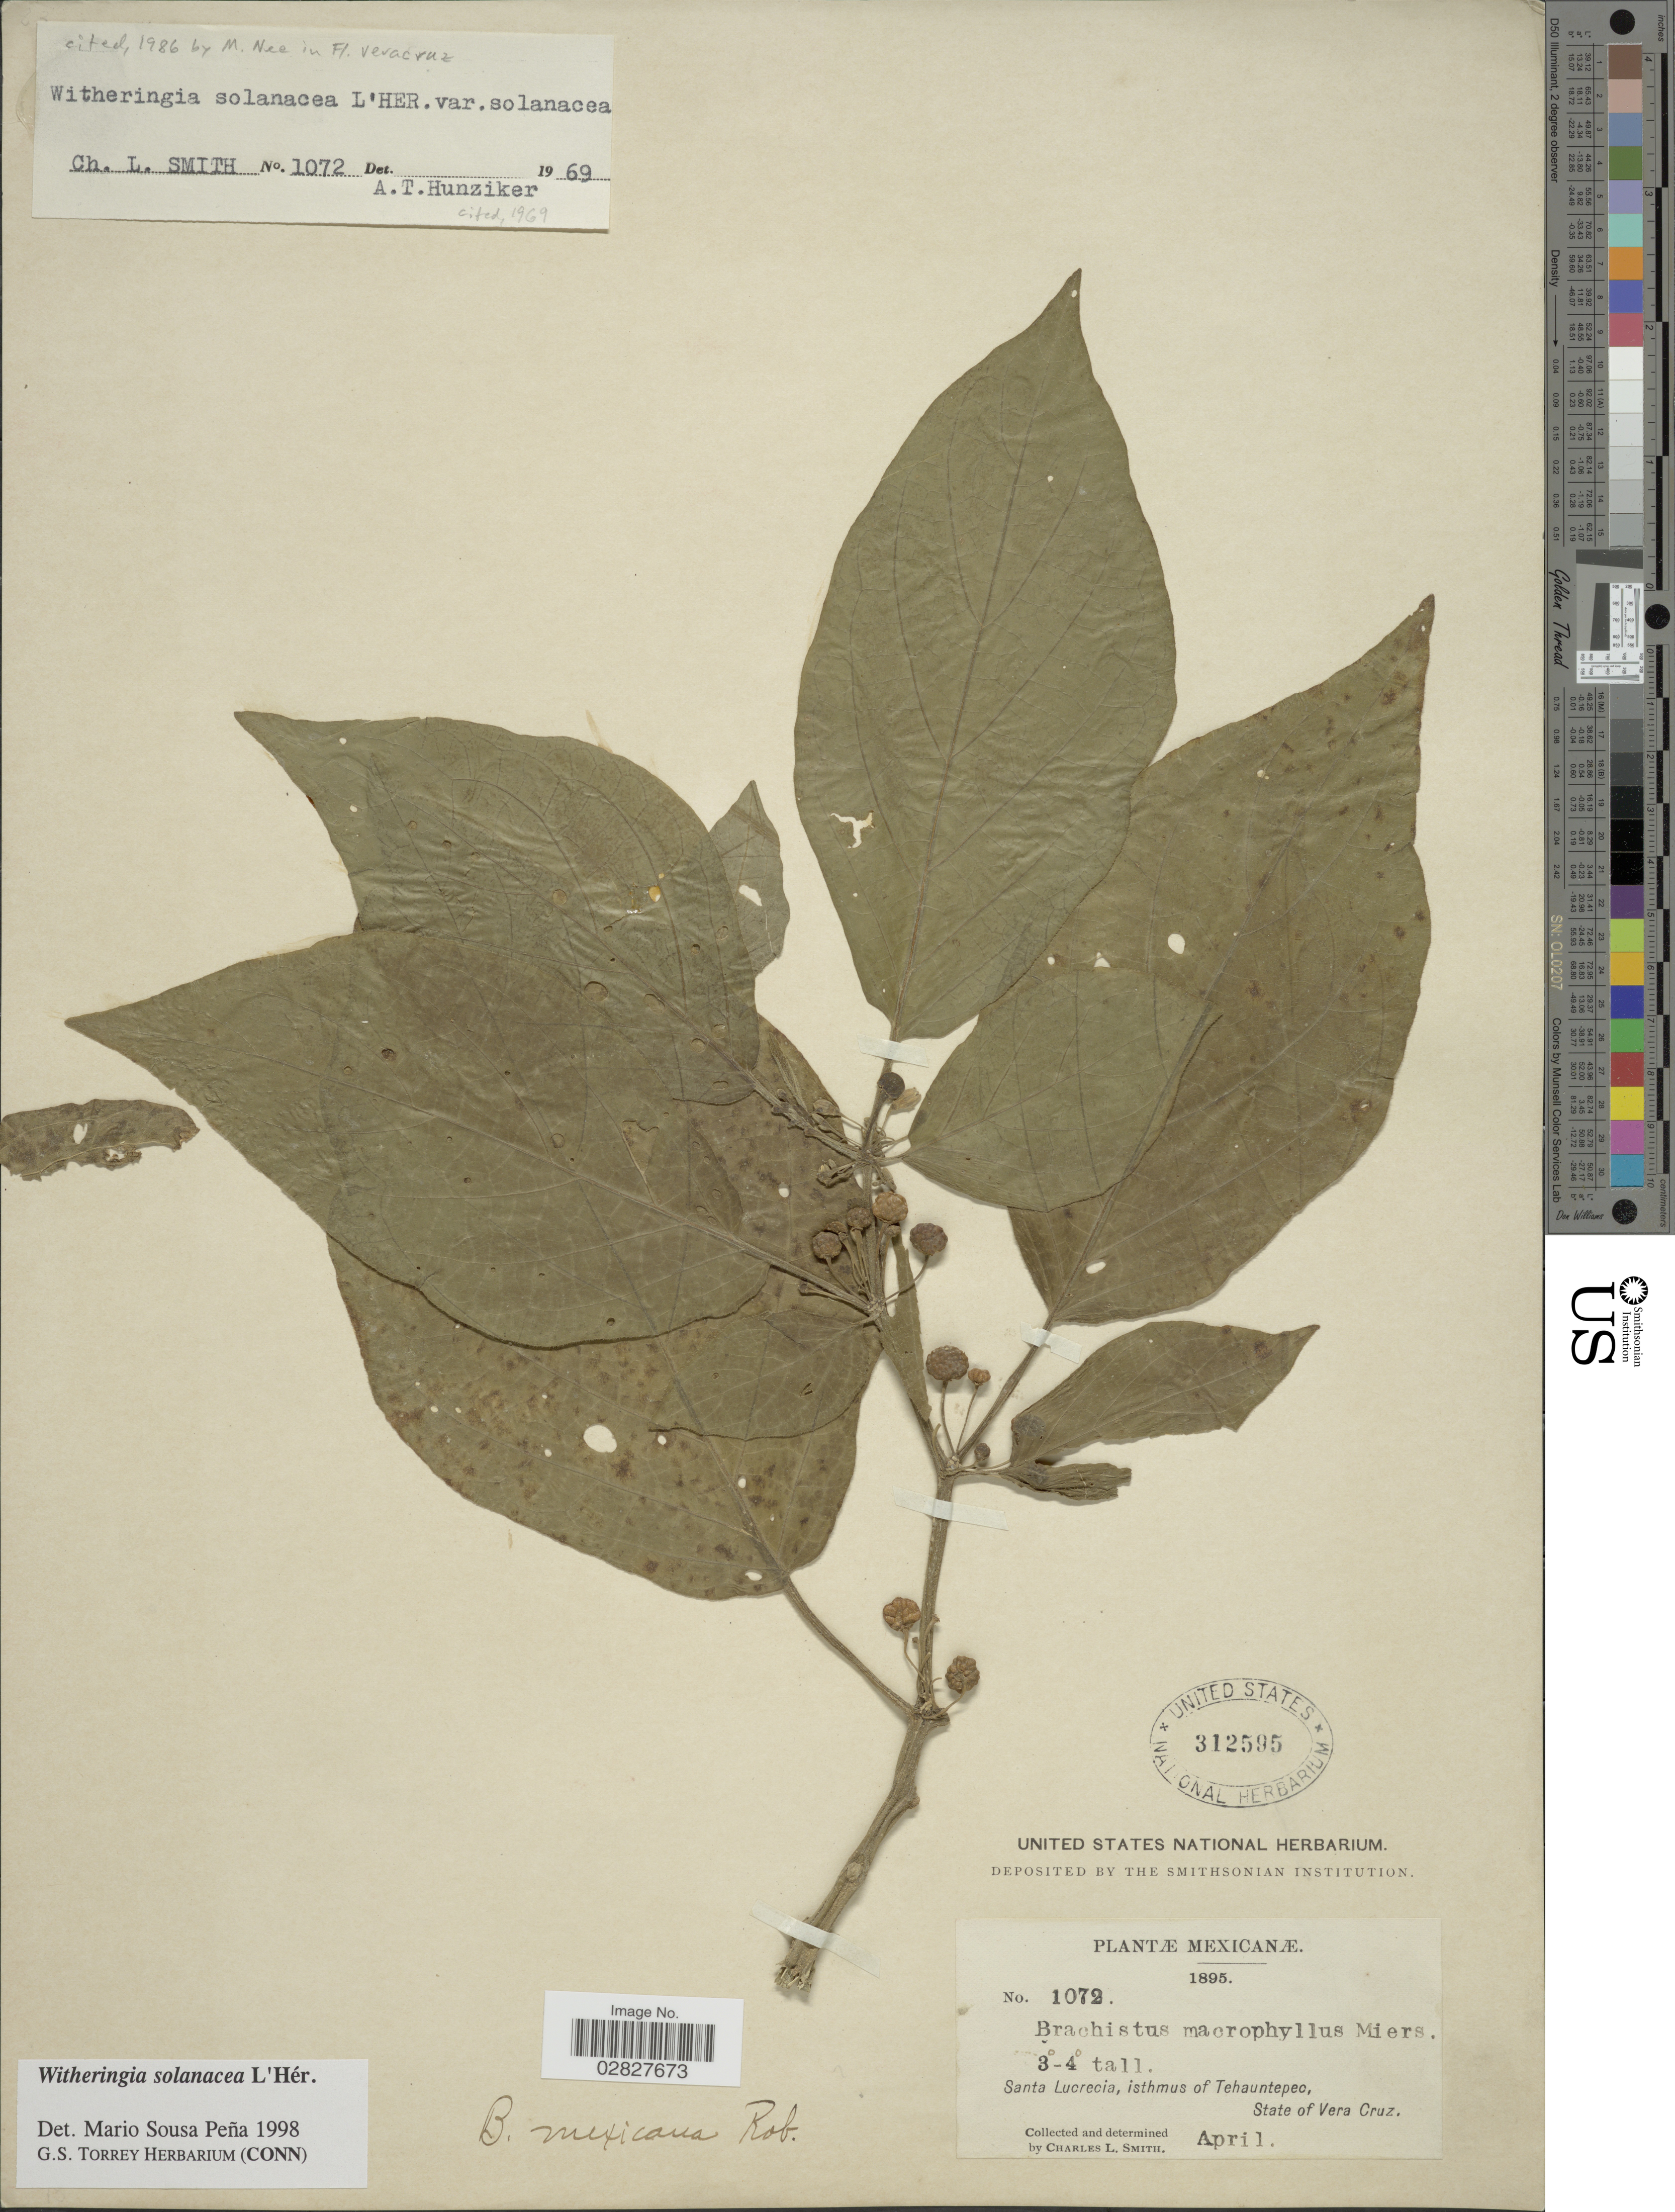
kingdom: Plantae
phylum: Tracheophyta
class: Magnoliopsida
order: Solanales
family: Solanaceae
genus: Witheringia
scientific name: Witheringia solanacea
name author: L'Hér.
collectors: C. L. Smith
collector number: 1072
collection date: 1895-04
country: Mexico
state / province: Veracruz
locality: Santa Lucrecia, isthmus of Tehauntepec, State of Vera Cruz.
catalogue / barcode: US 312595